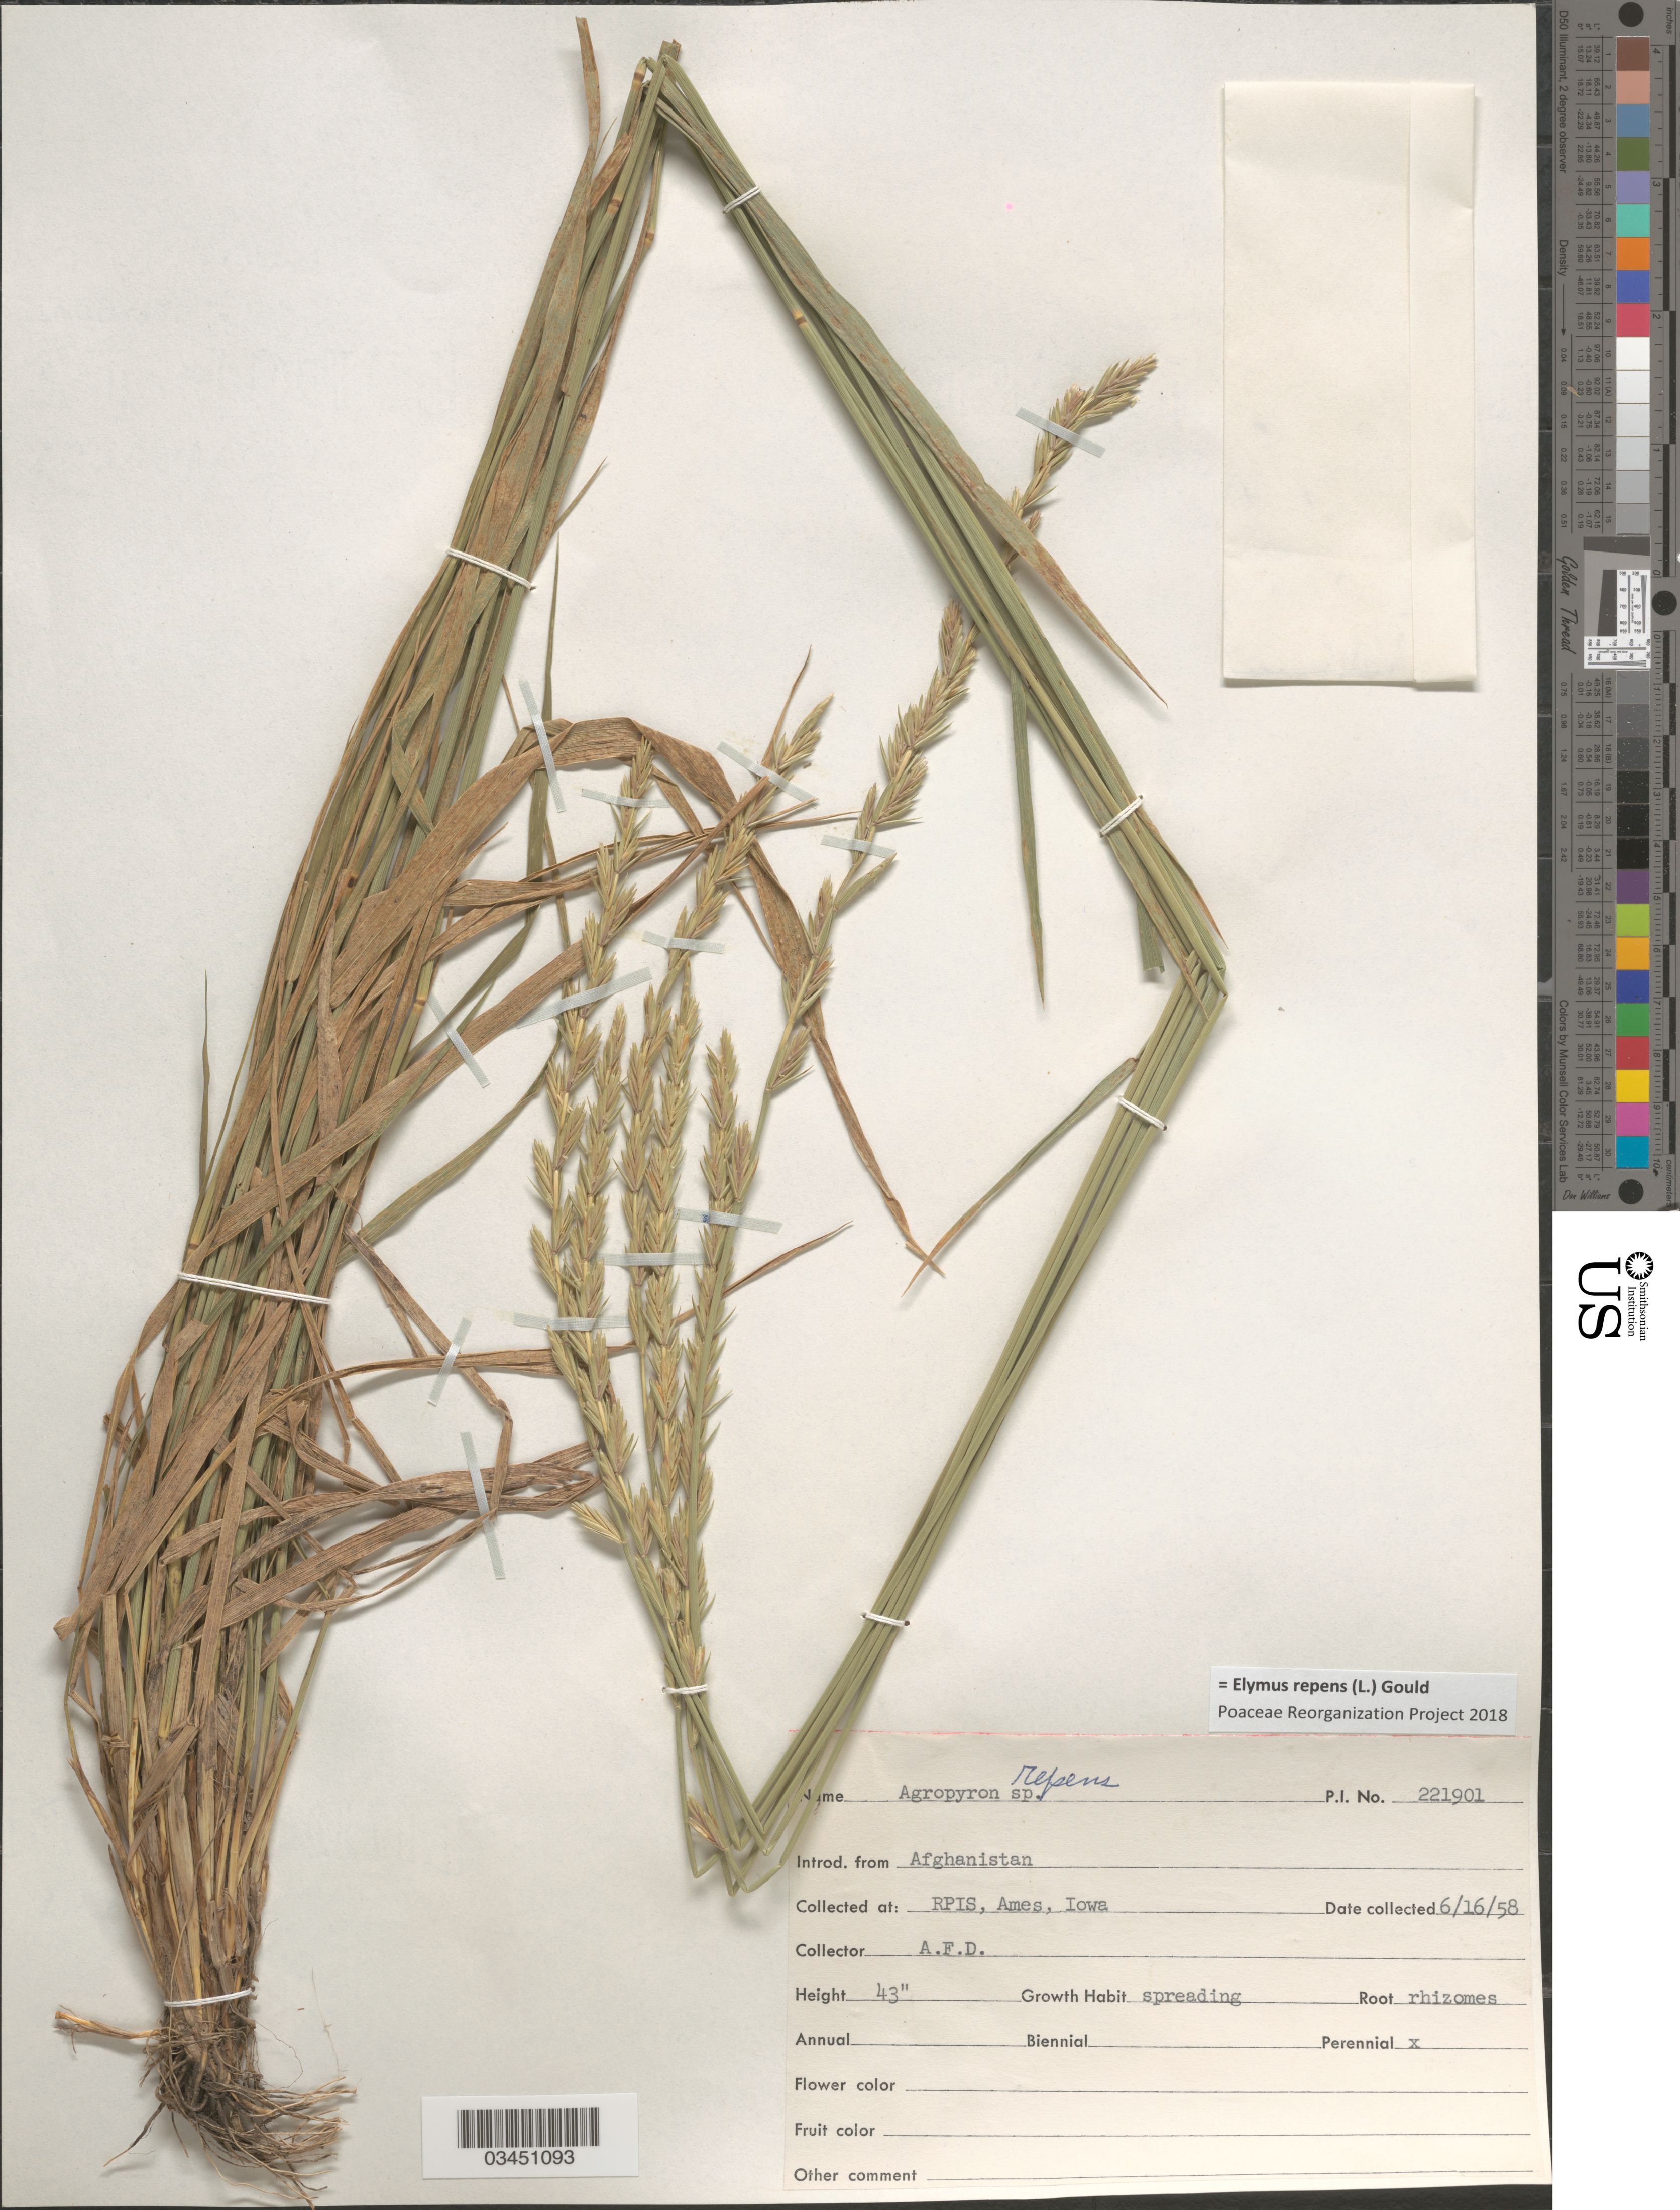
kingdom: Plantae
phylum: Tracheophyta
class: Liliopsida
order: Poales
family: Poaceae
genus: Elymus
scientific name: Elymus repens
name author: (L.) Gould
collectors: A. D.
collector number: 221901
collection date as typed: Transcribed d/m/y: 16/6/58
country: United States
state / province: Iowa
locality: RPIS, Ames.